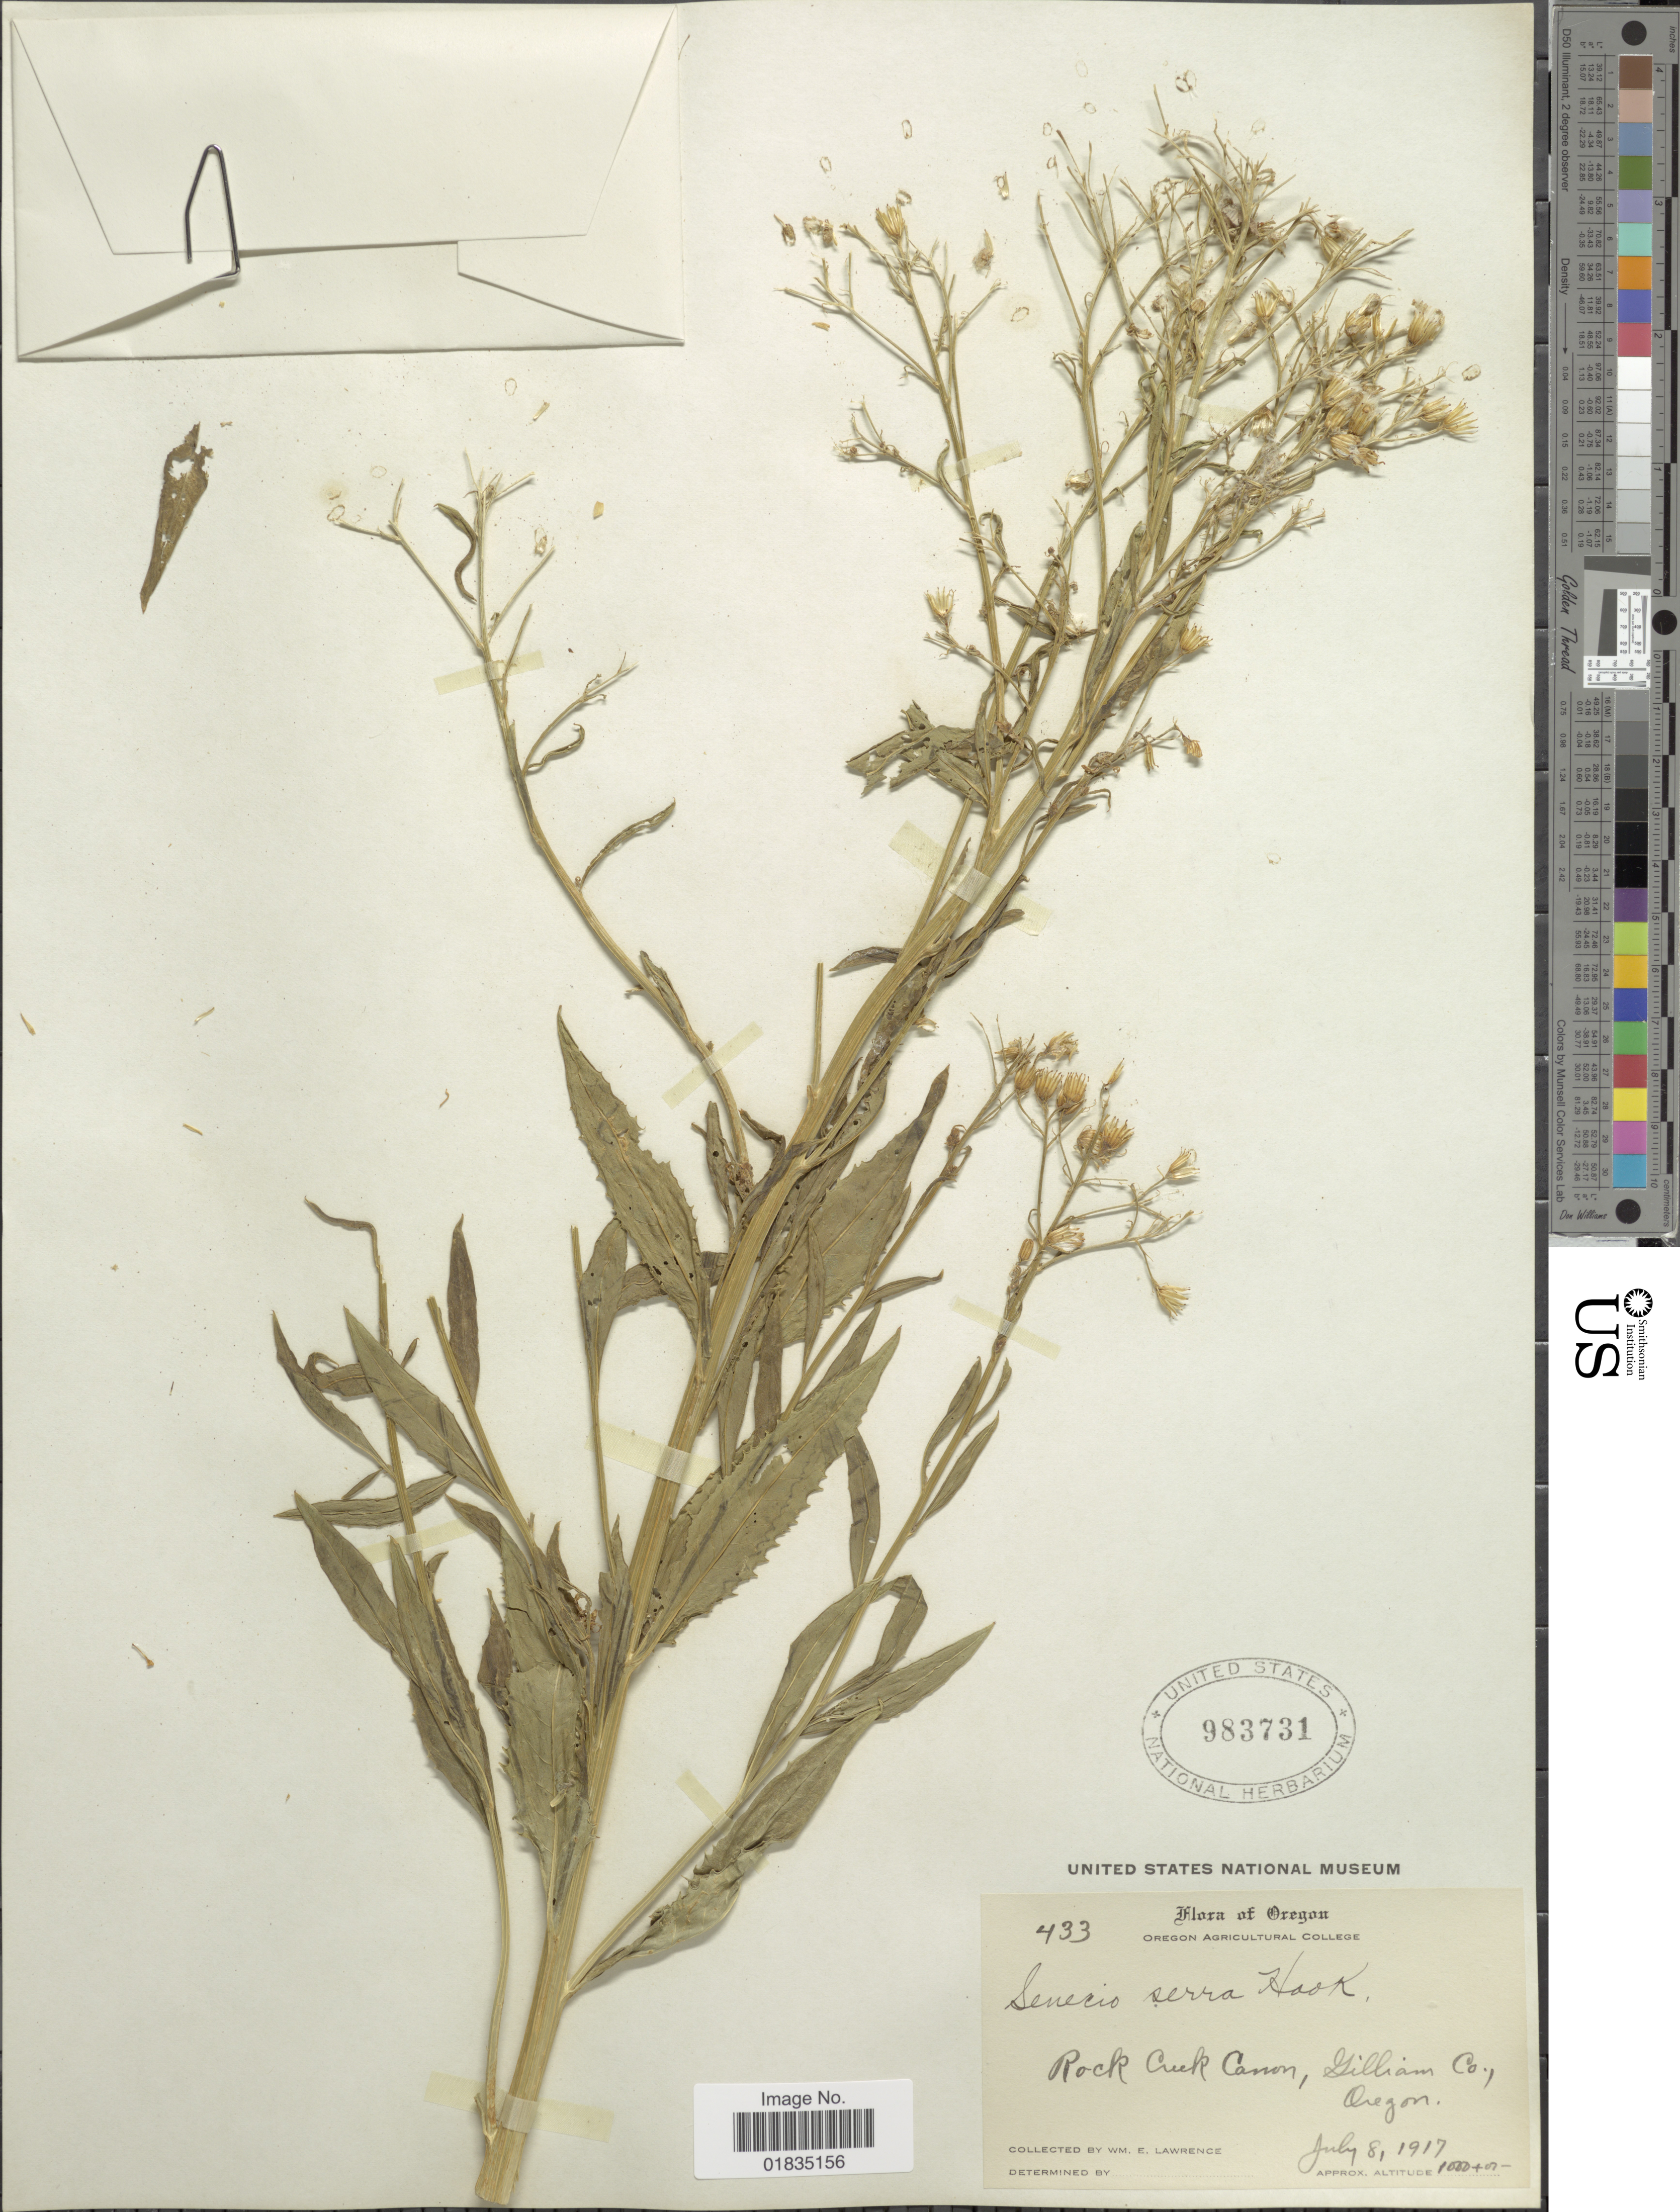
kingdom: Plantae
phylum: Tracheophyta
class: Magnoliopsida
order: Asterales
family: Asteraceae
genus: Senecio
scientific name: Senecio serra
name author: Hook.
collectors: W. Lawrence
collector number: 433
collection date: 1917-07-08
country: United States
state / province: Oregon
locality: Rock Creek canon Gllliam Co. Oregon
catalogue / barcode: US 983731